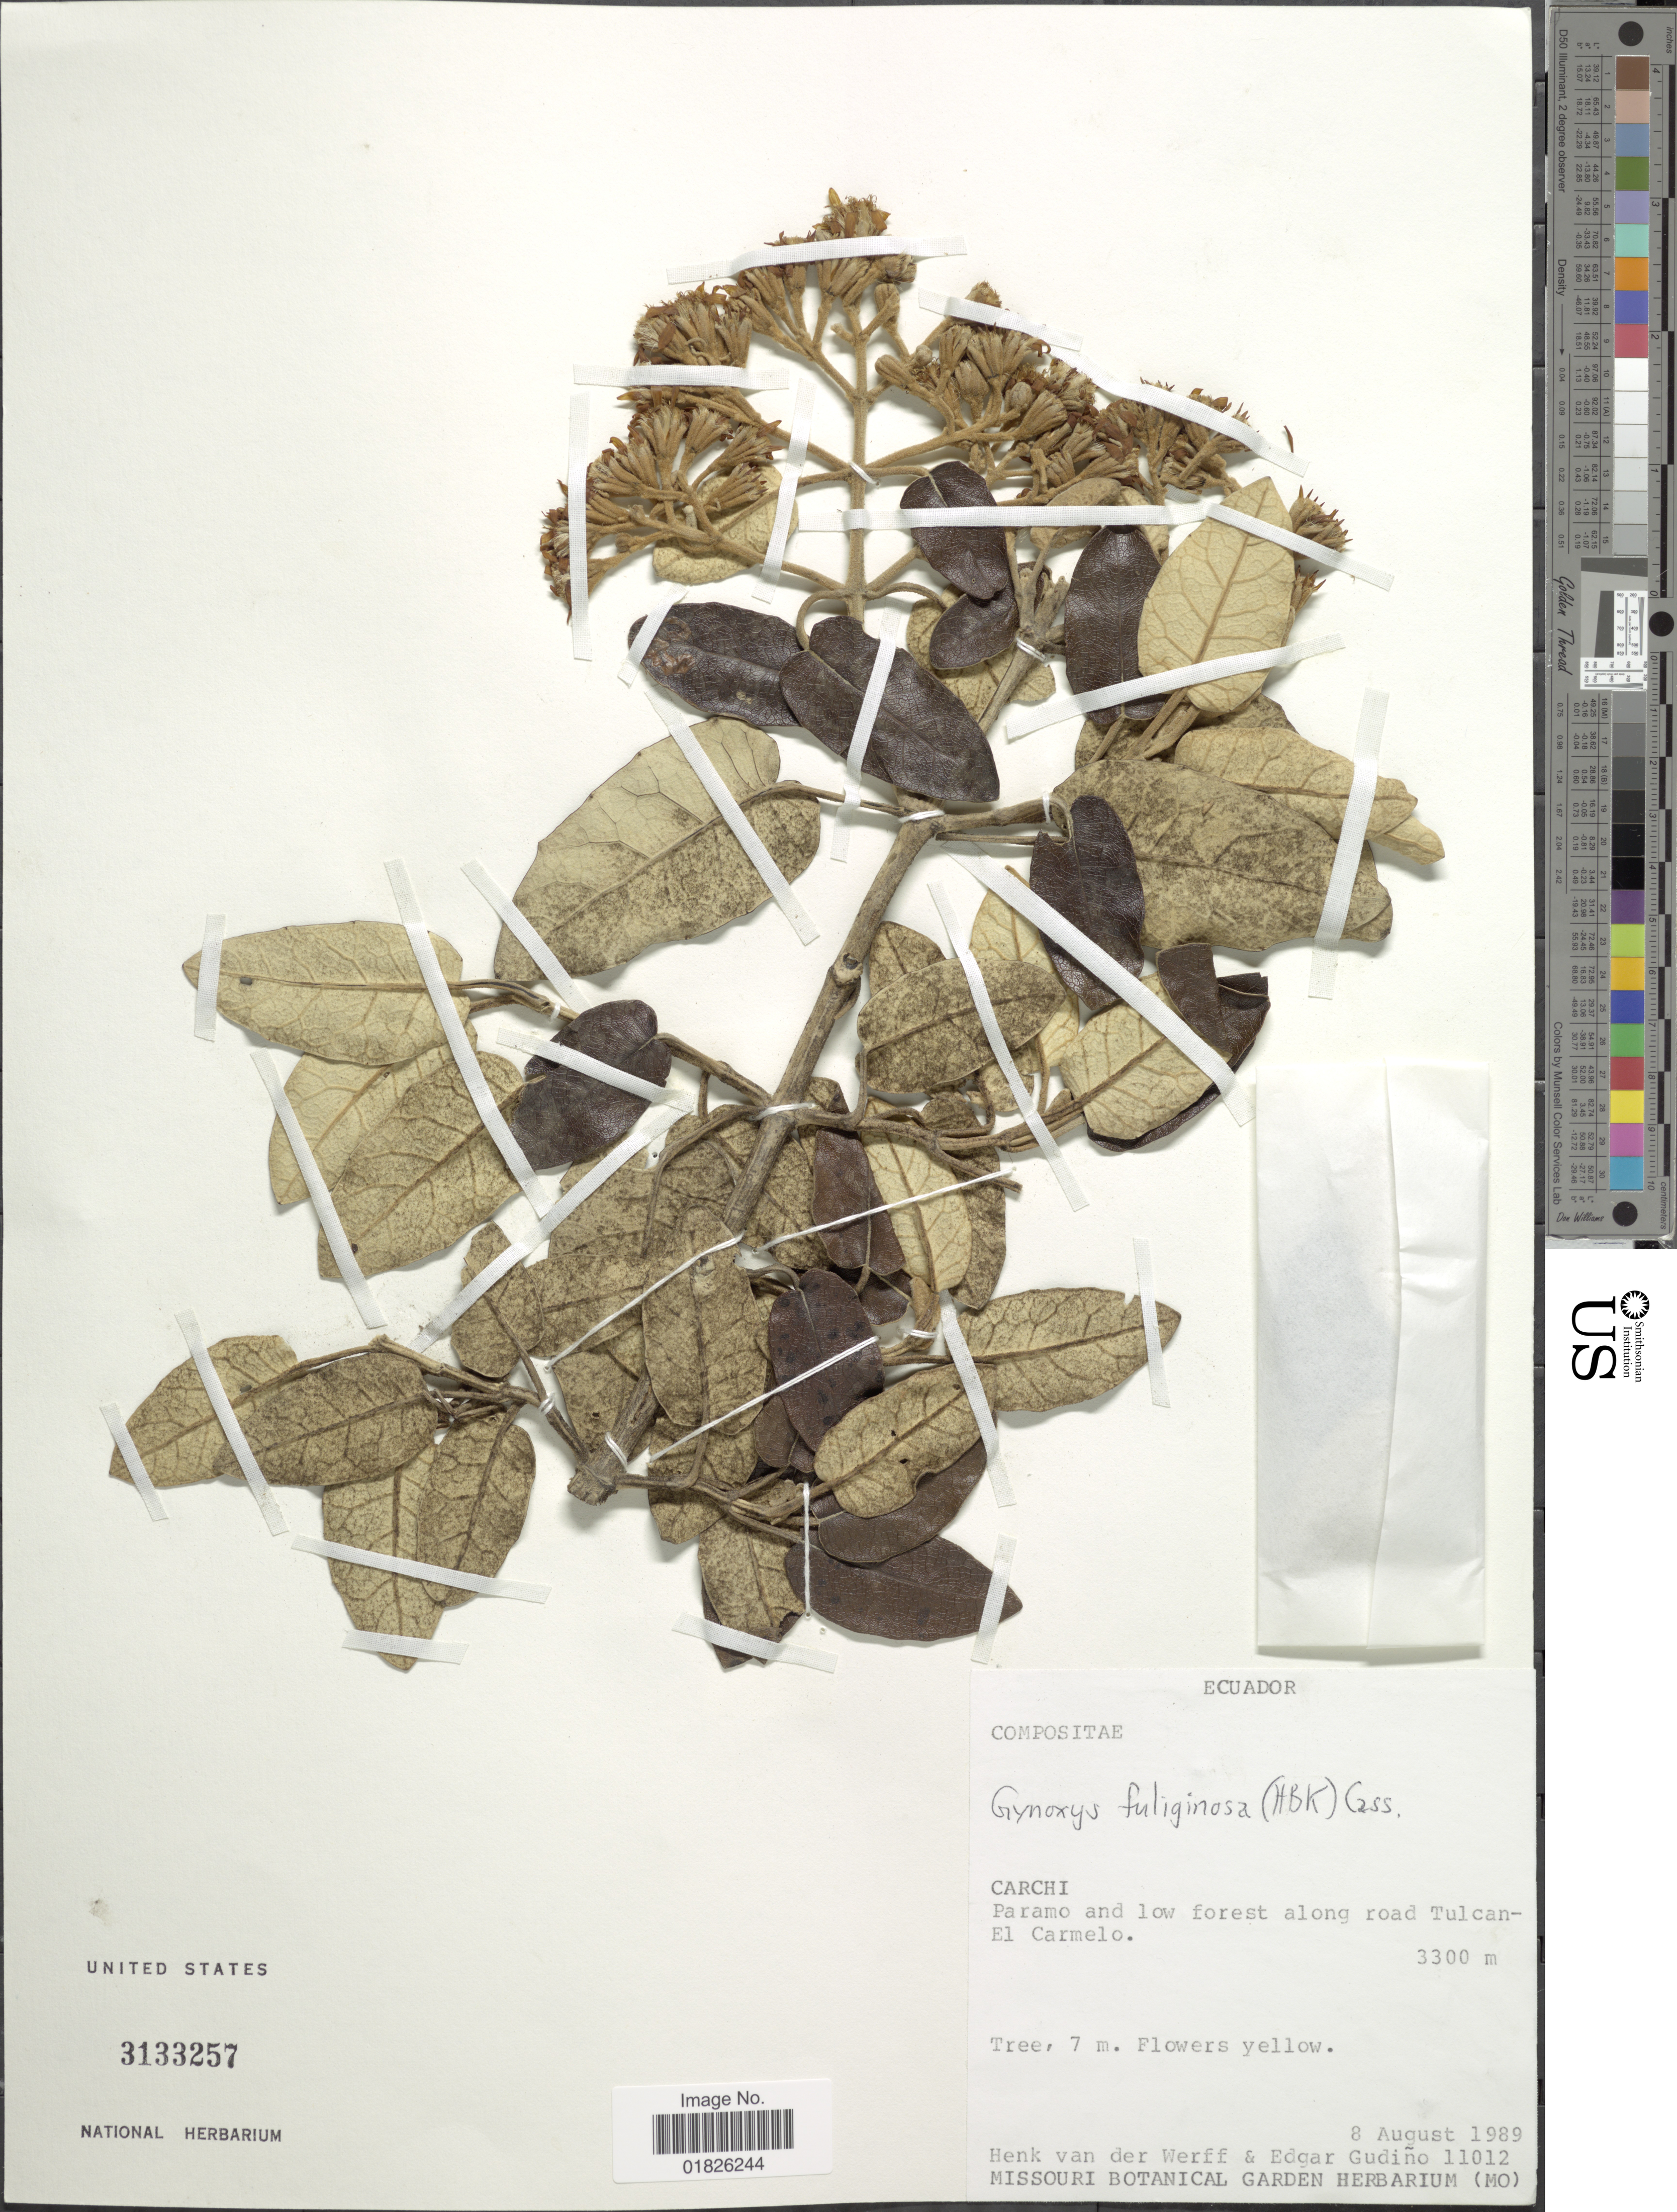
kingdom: Plantae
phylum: Tracheophyta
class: Magnoliopsida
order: Asterales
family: Asteraceae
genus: Gynoxys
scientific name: Gynoxys fuliginosa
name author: Cass.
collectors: H. van der Werff & E. Gudiño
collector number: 11012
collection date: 1989-08-08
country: Ecuador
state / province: Carchi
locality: Paramo and low forest along road Tulcan-El Carmelo.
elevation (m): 3300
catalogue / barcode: US 3133257